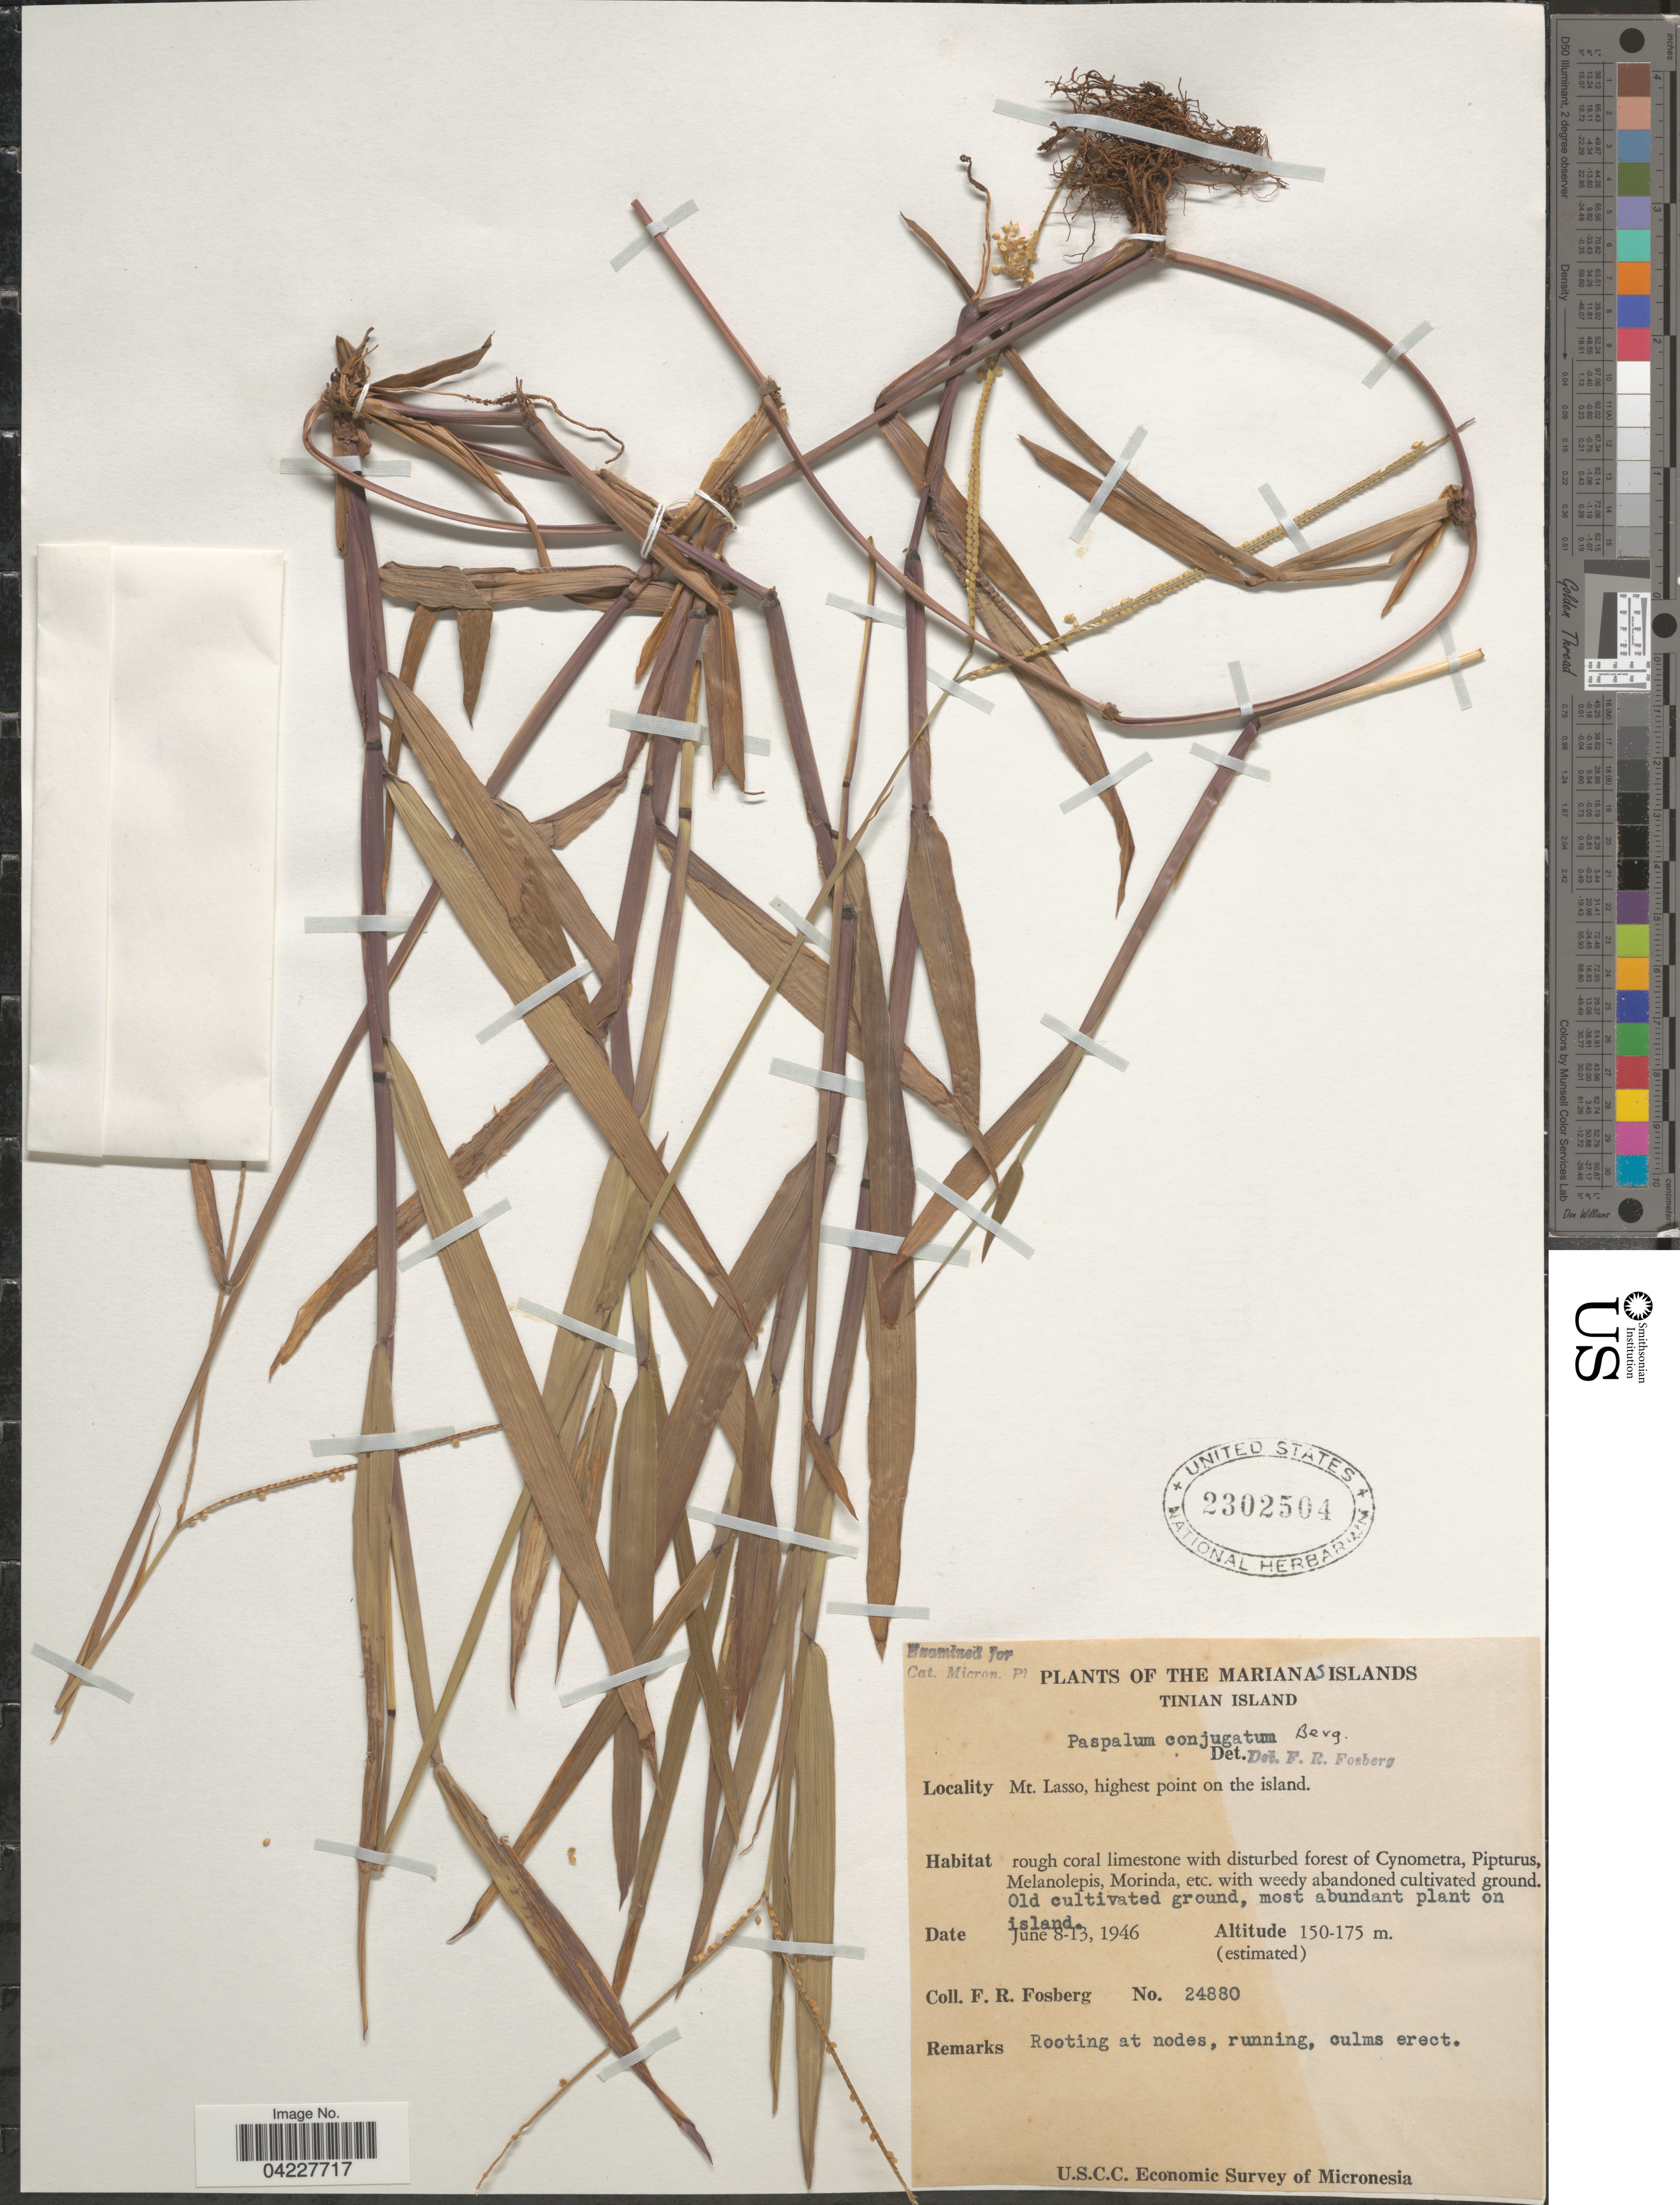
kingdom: Plantae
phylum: Tracheophyta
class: Liliopsida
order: Poales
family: Poaceae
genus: Paspalum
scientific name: Paspalum conjugatum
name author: P.J. Bergius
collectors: F. R. Fosberg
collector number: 24880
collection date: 1946-06-08/1946-06-13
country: Northern Mariana Islands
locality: The Marianas Islands. Tinian Island. Mt. Lasso, highest point on the island. U.S.C.C. Economic Survey of Micronesia.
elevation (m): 150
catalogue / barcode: US 2302504